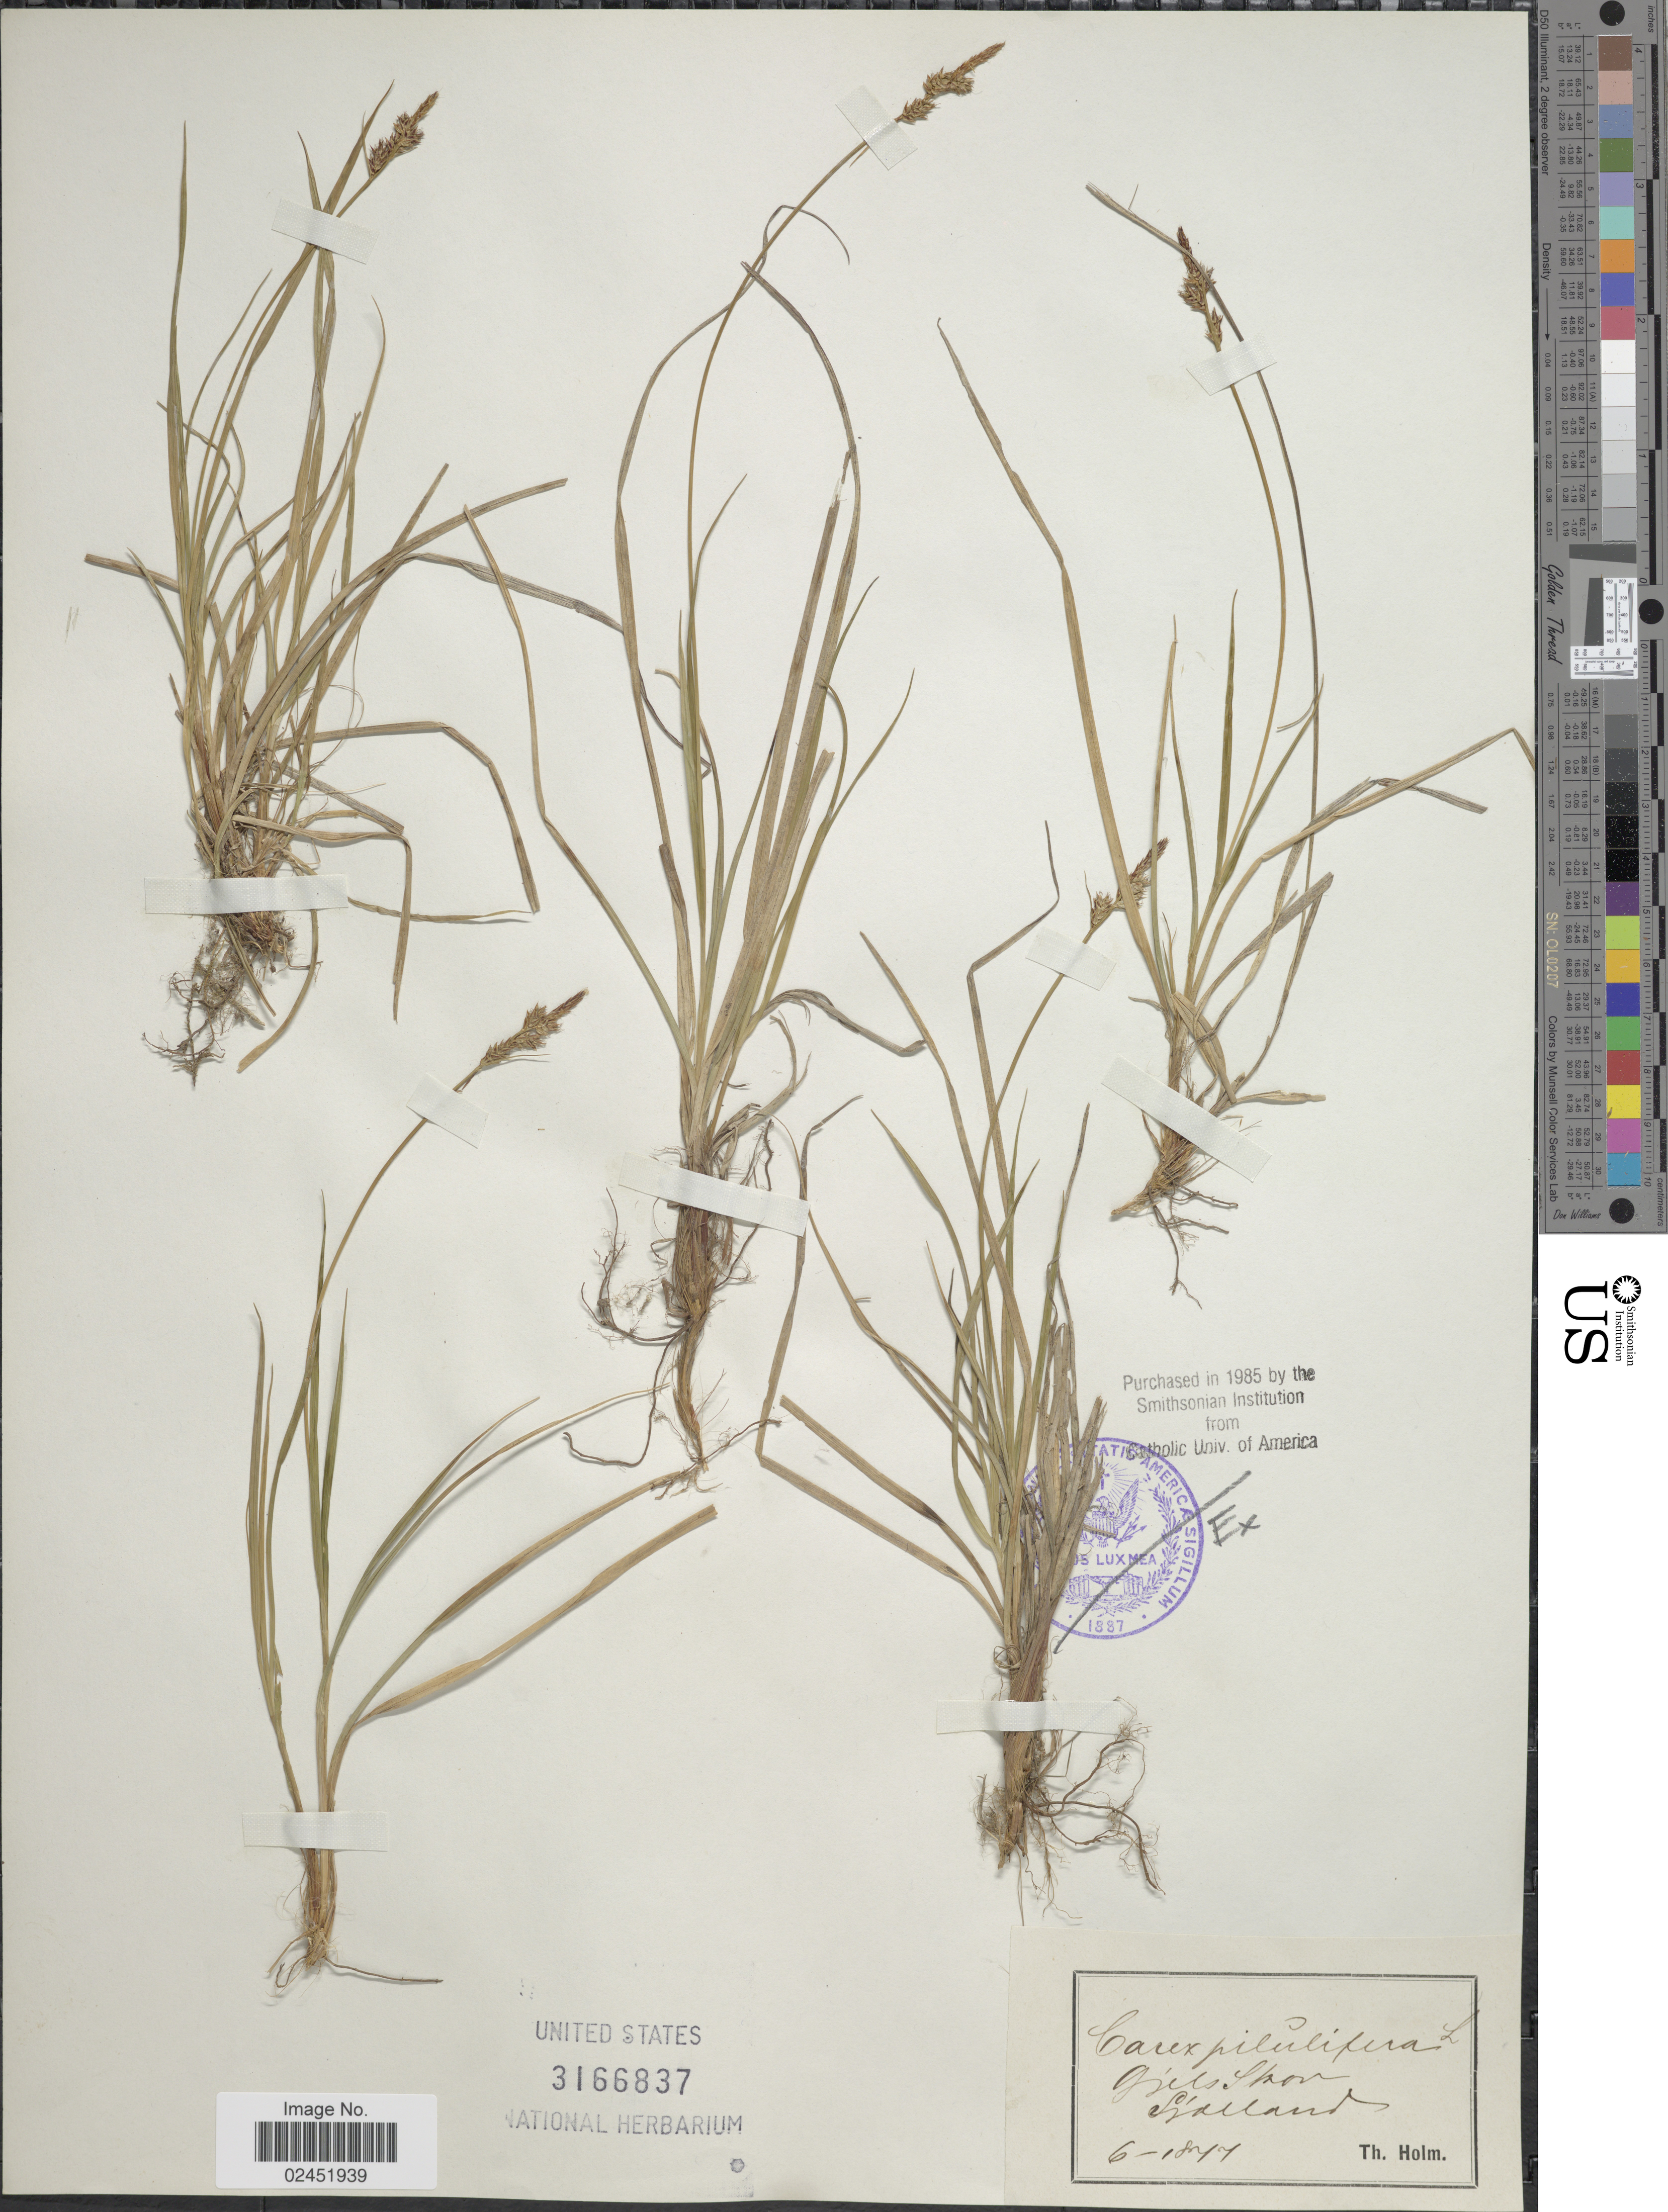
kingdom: Plantae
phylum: Tracheophyta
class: Liliopsida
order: Poales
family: Cyperaceae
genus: Carex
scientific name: Carex pilulifera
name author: L.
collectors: T. Holm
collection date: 1877-06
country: Denmark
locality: Geels Skov, Sjalland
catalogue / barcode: US 3166837